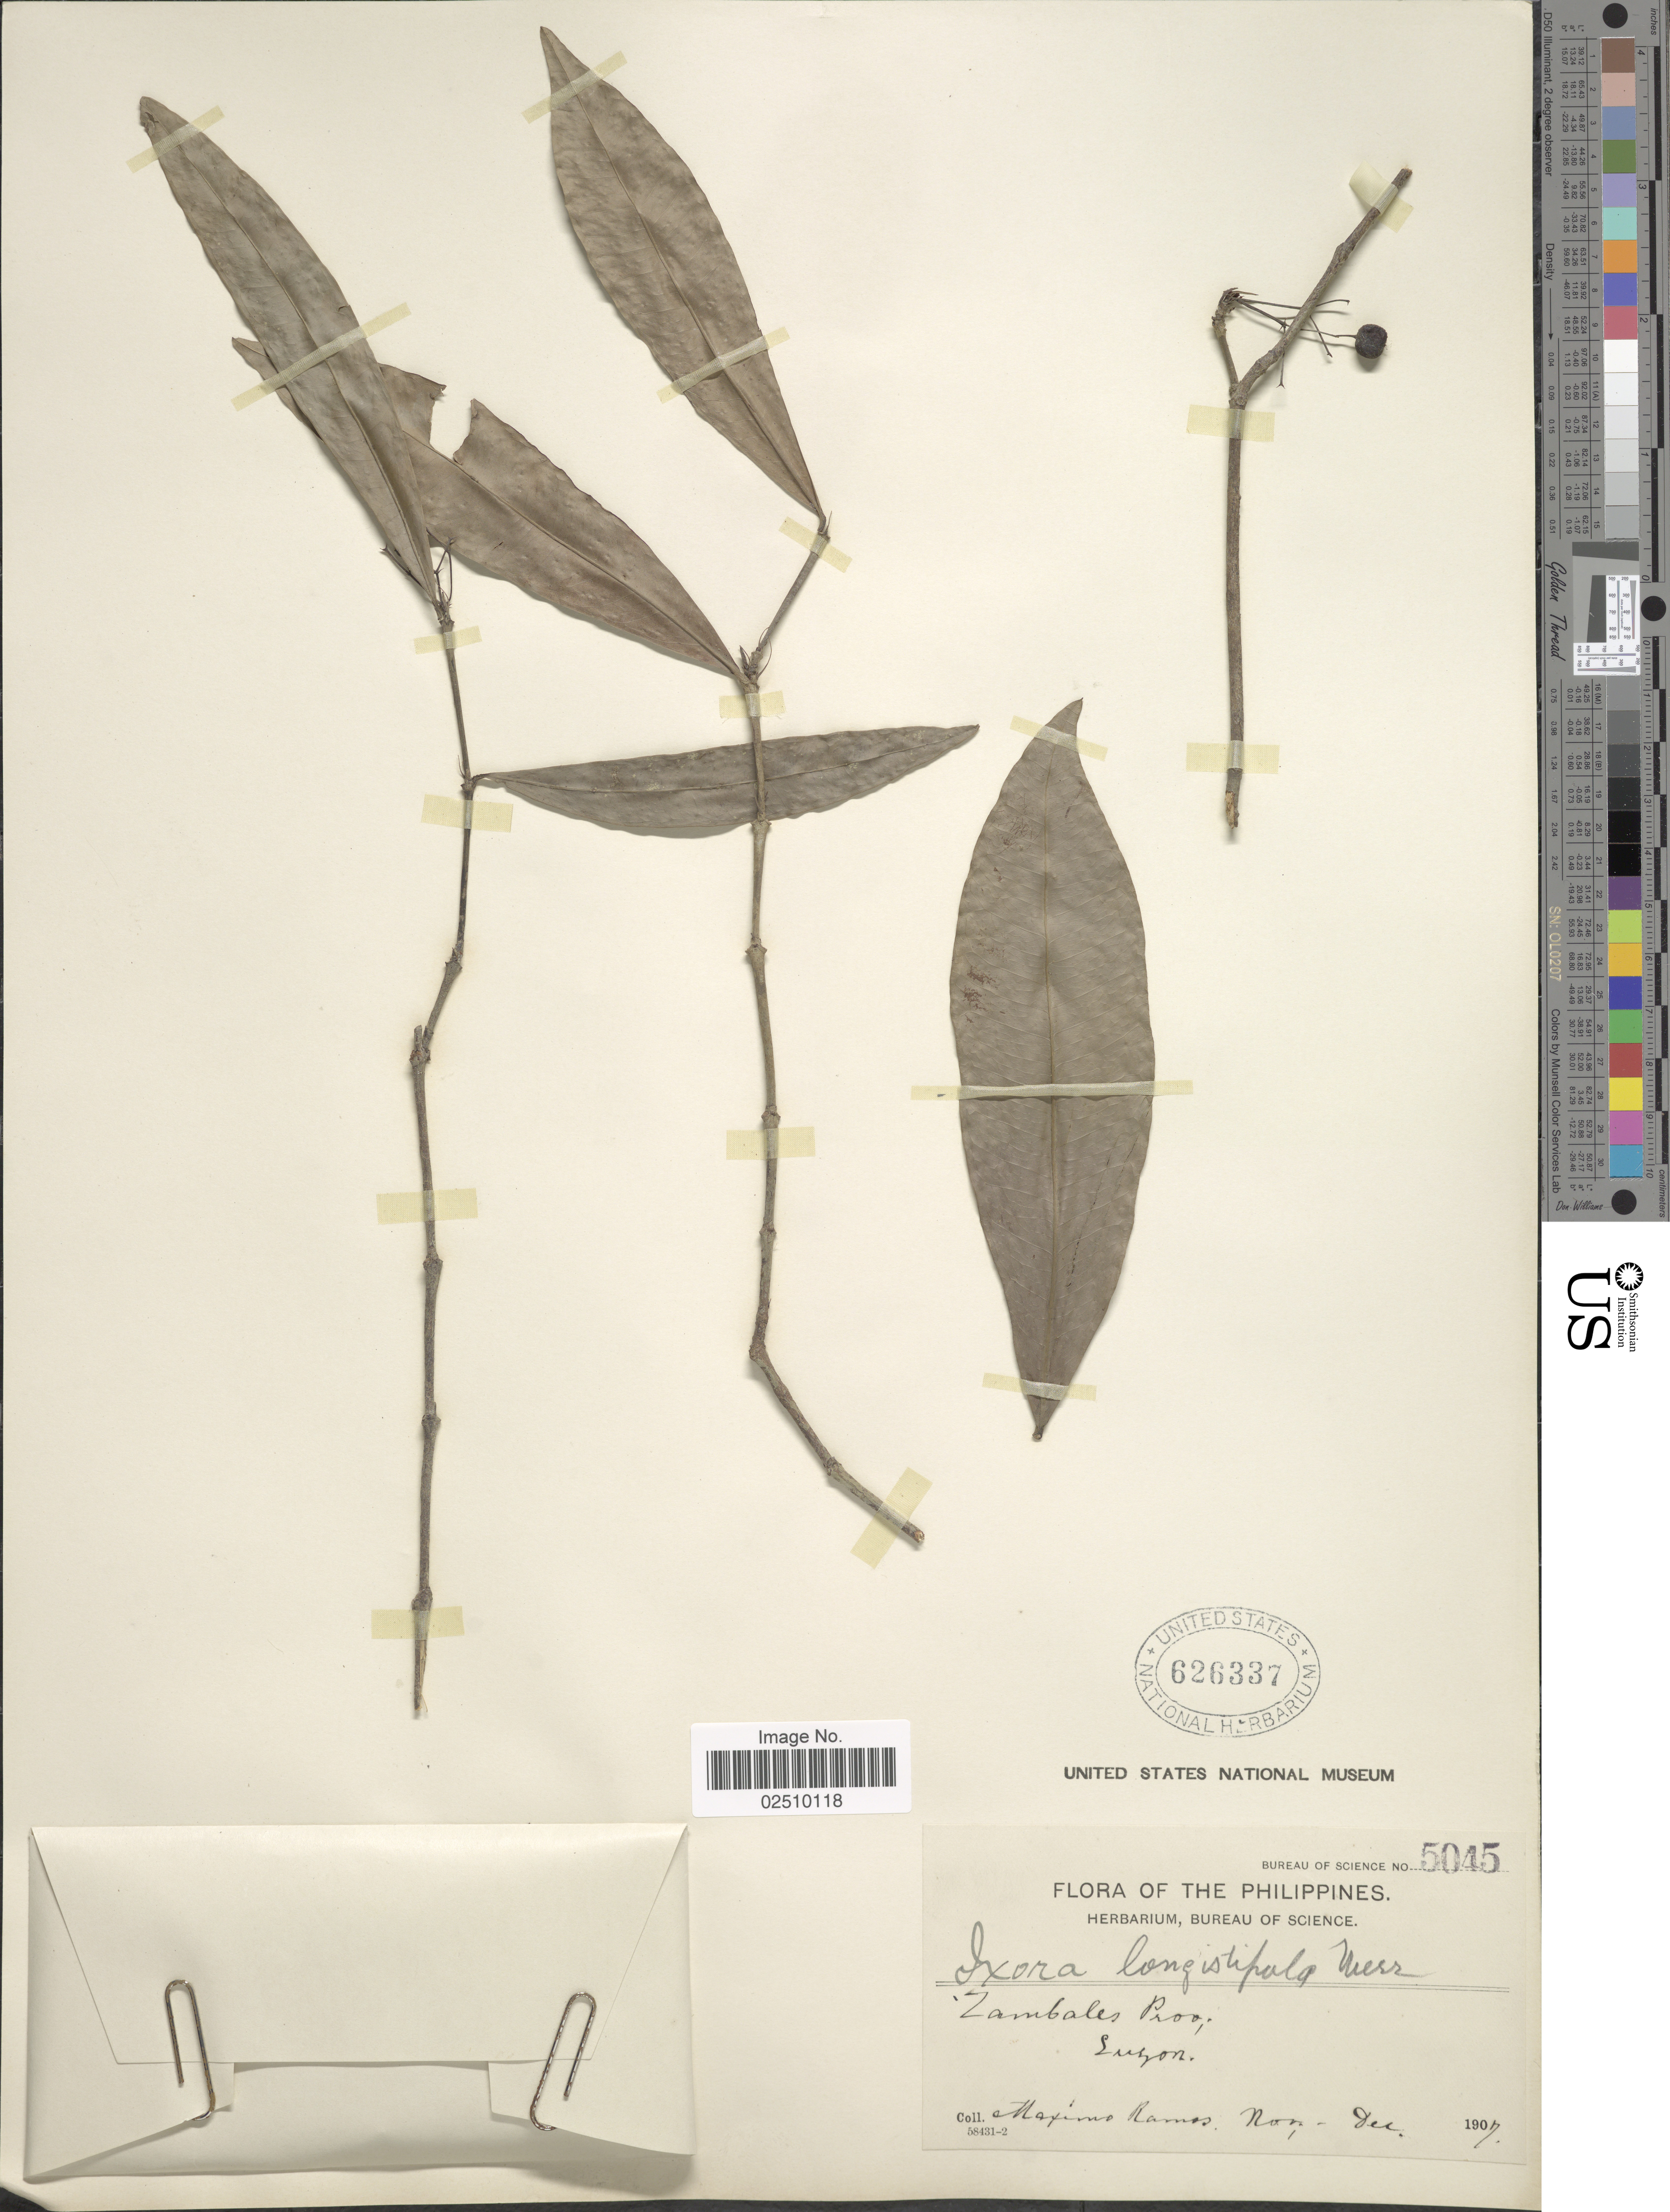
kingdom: Plantae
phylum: Tracheophyta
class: Magnoliopsida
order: Gentianales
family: Rubiaceae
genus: Ixora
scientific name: Ixora longistipula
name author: Merr.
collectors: M. Ramos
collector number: Bureau of Science 5045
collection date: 1907-11/1907-12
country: Philippines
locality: Zambales Prov., Luzon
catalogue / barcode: US 626337